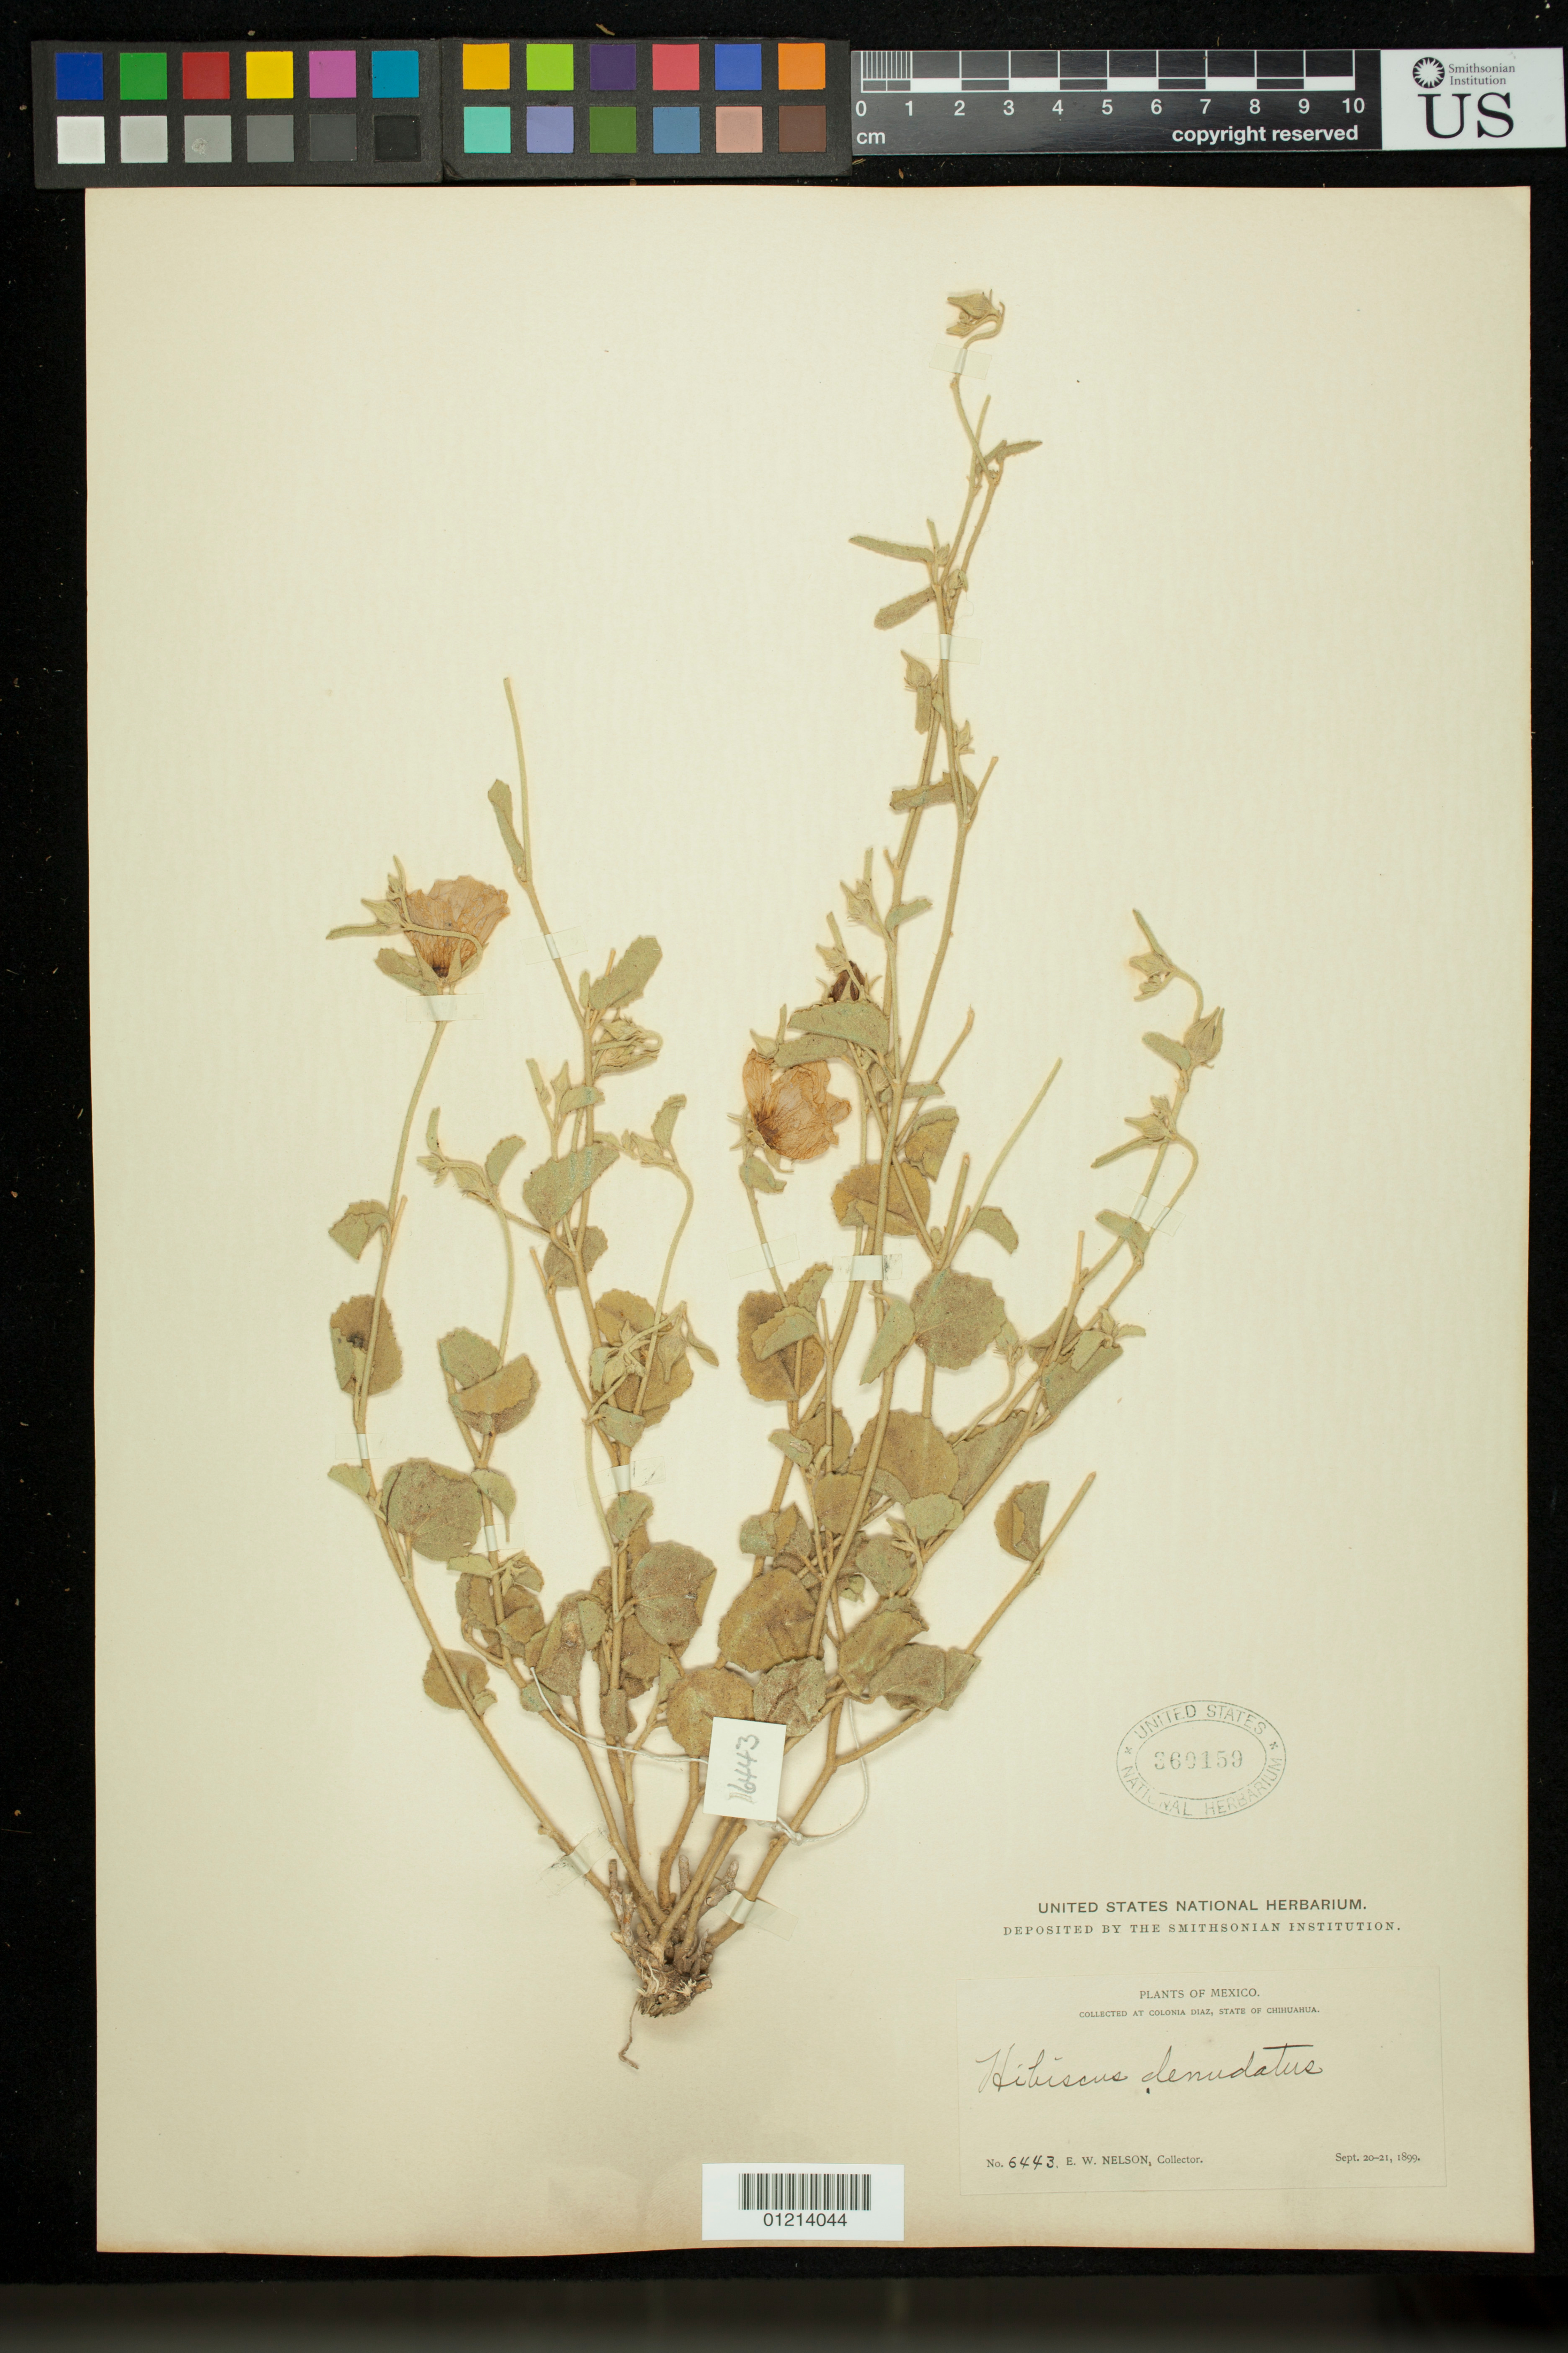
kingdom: Plantae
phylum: Tracheophyta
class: Magnoliopsida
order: Malvales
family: Malvaceae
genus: Hibiscus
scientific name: Hibiscus denudatus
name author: Benth.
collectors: E. W. Nelson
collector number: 6443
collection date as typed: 20 Sep 1899 to 21 Sep 1899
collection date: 1899-09-20/1899-09-21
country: Mexico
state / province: Chihuahua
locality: Collected at Colonia Diaz, State of Chihuahua.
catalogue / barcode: US 360159